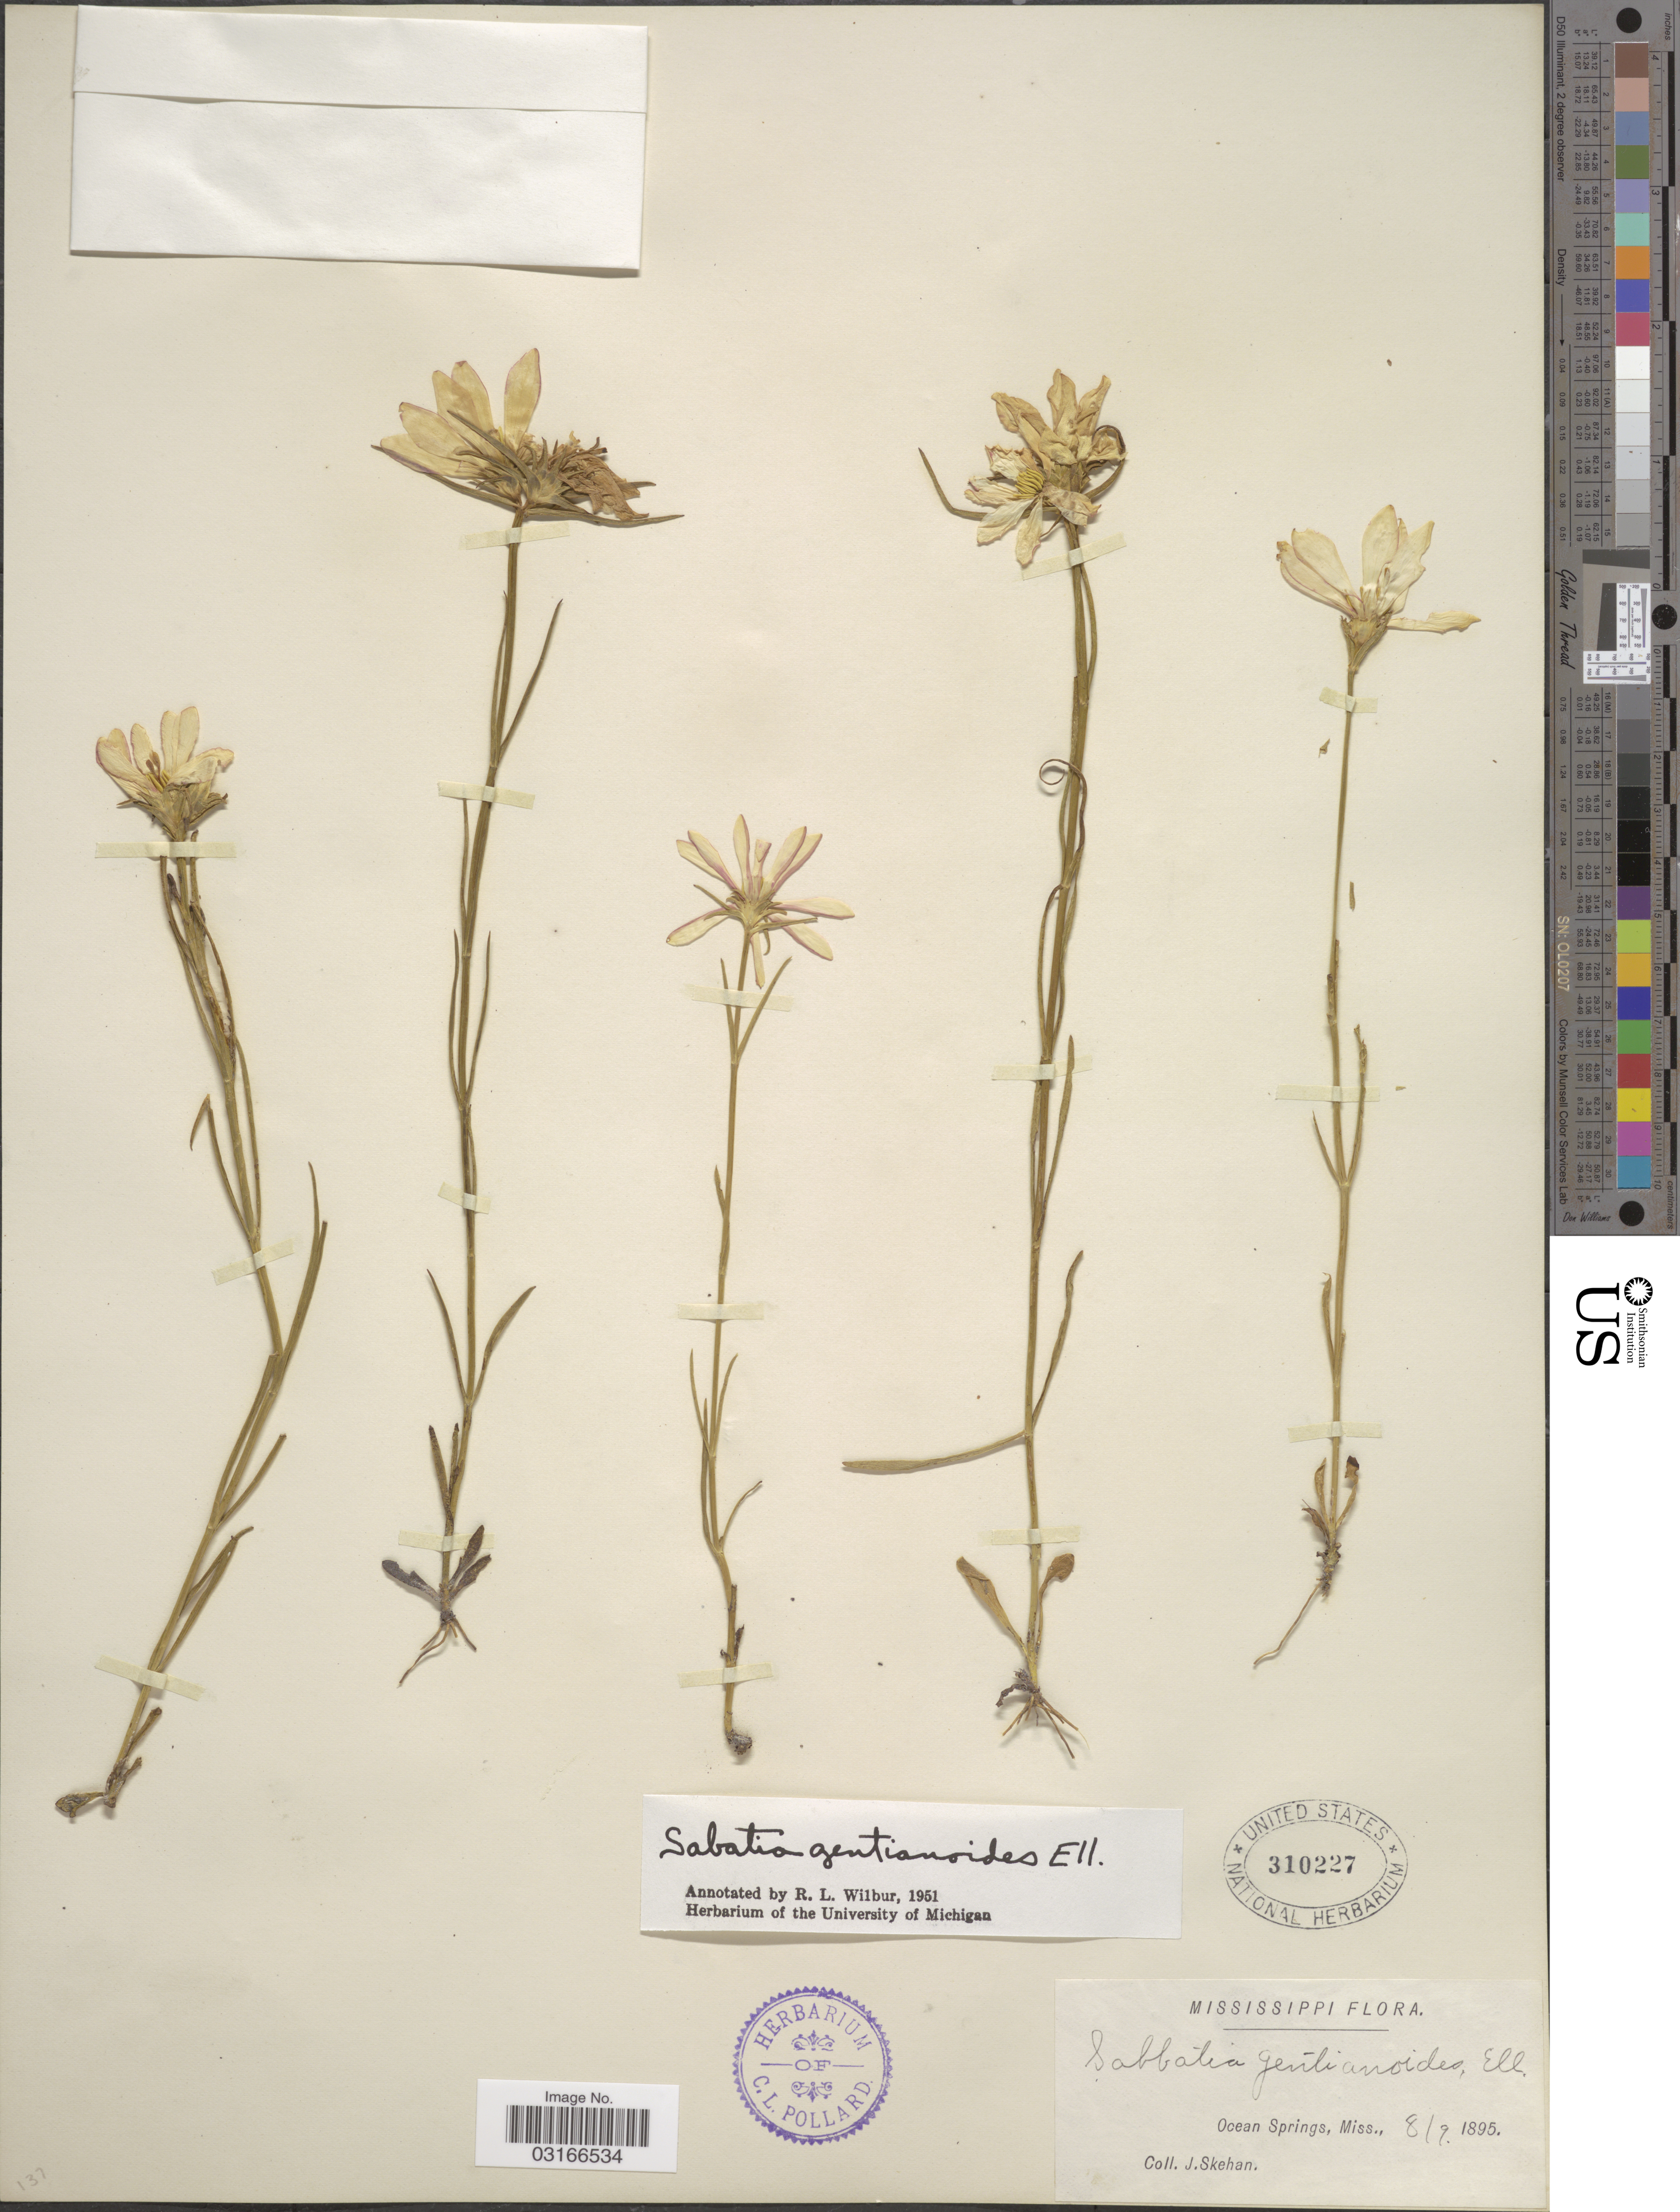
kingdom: Plantae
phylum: Tracheophyta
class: Magnoliopsida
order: Gentianales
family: Gentianaceae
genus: Sabatia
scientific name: Sabatia gentianoides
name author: Elliott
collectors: J. Skehan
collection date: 1895-08-09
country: United States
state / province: Mississippi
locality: Ocean Springs, Miss.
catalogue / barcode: US 310227